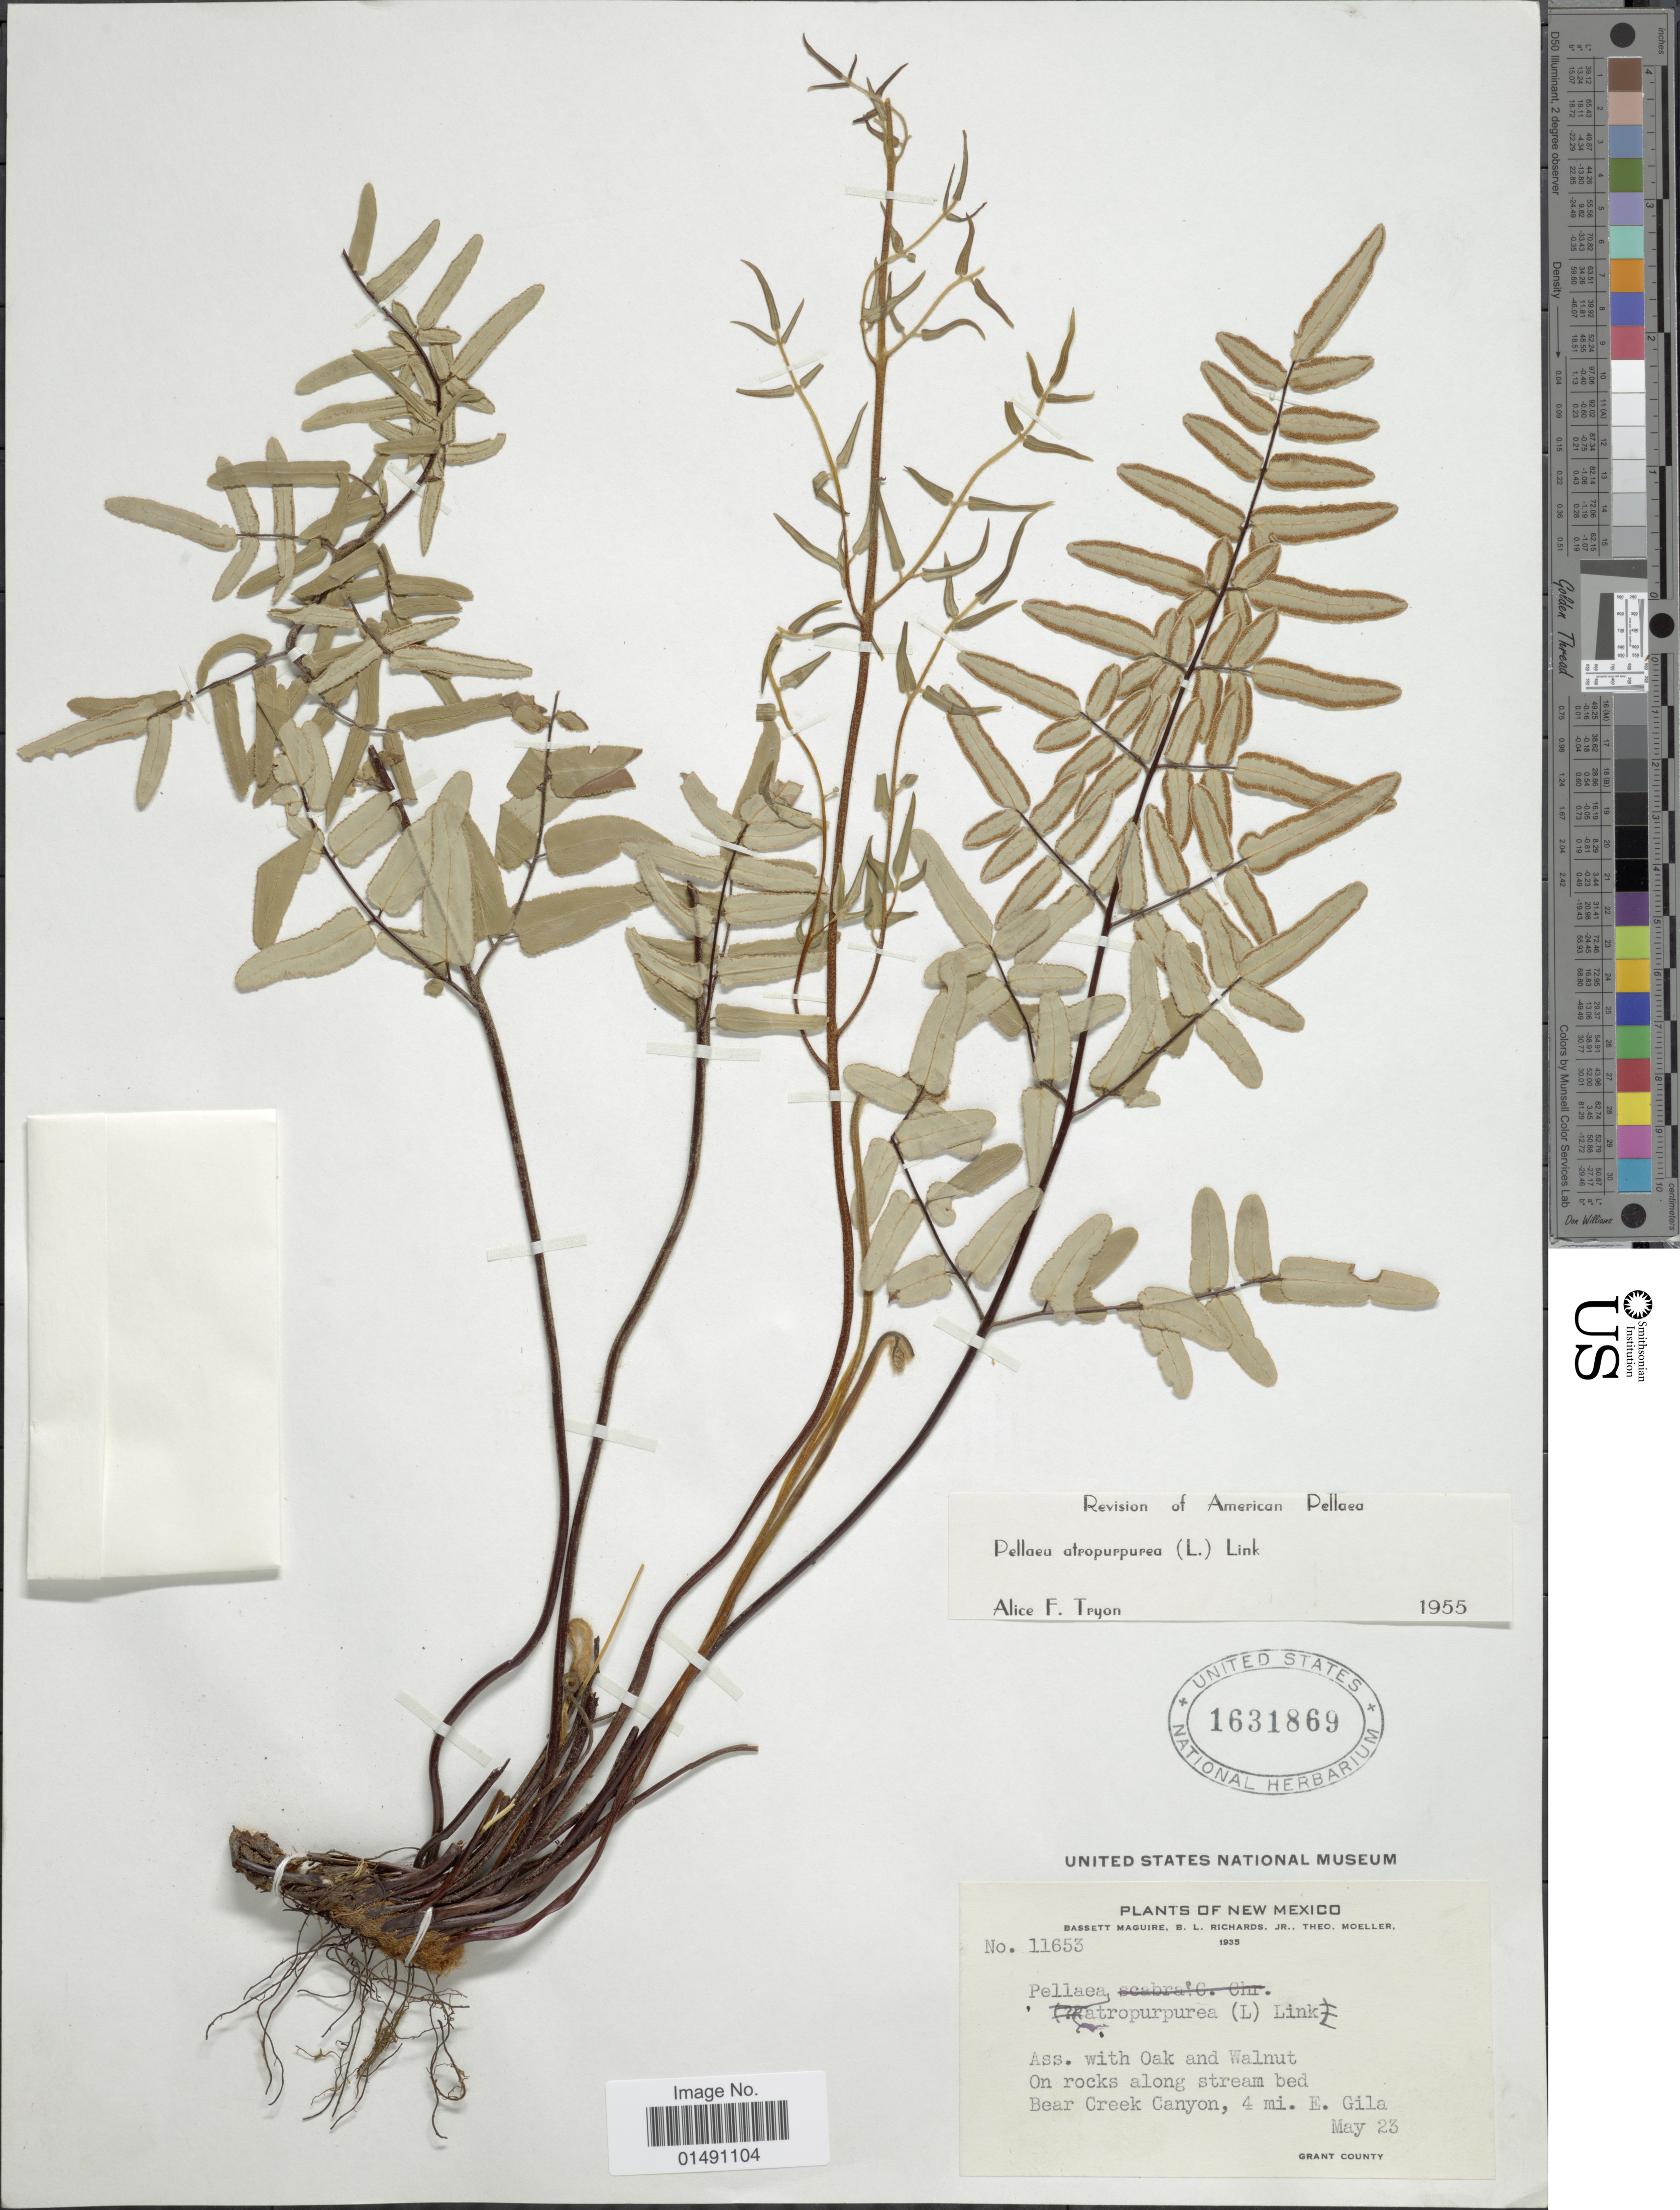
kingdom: Plantae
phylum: Tracheophyta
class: Polypodiopsida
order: Polypodiales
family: Pteridaceae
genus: Pellaea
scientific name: Pellaea atropurpurea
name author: (L.) Link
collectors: B. Maguire, B. Richards & T. Moeller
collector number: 11653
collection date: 1935-05-23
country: United States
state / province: New Mexico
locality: Ass with Oak and Walnut On rocks along stream Bear Creek Canyon, 4 mi. E Gila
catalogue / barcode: US 1631869